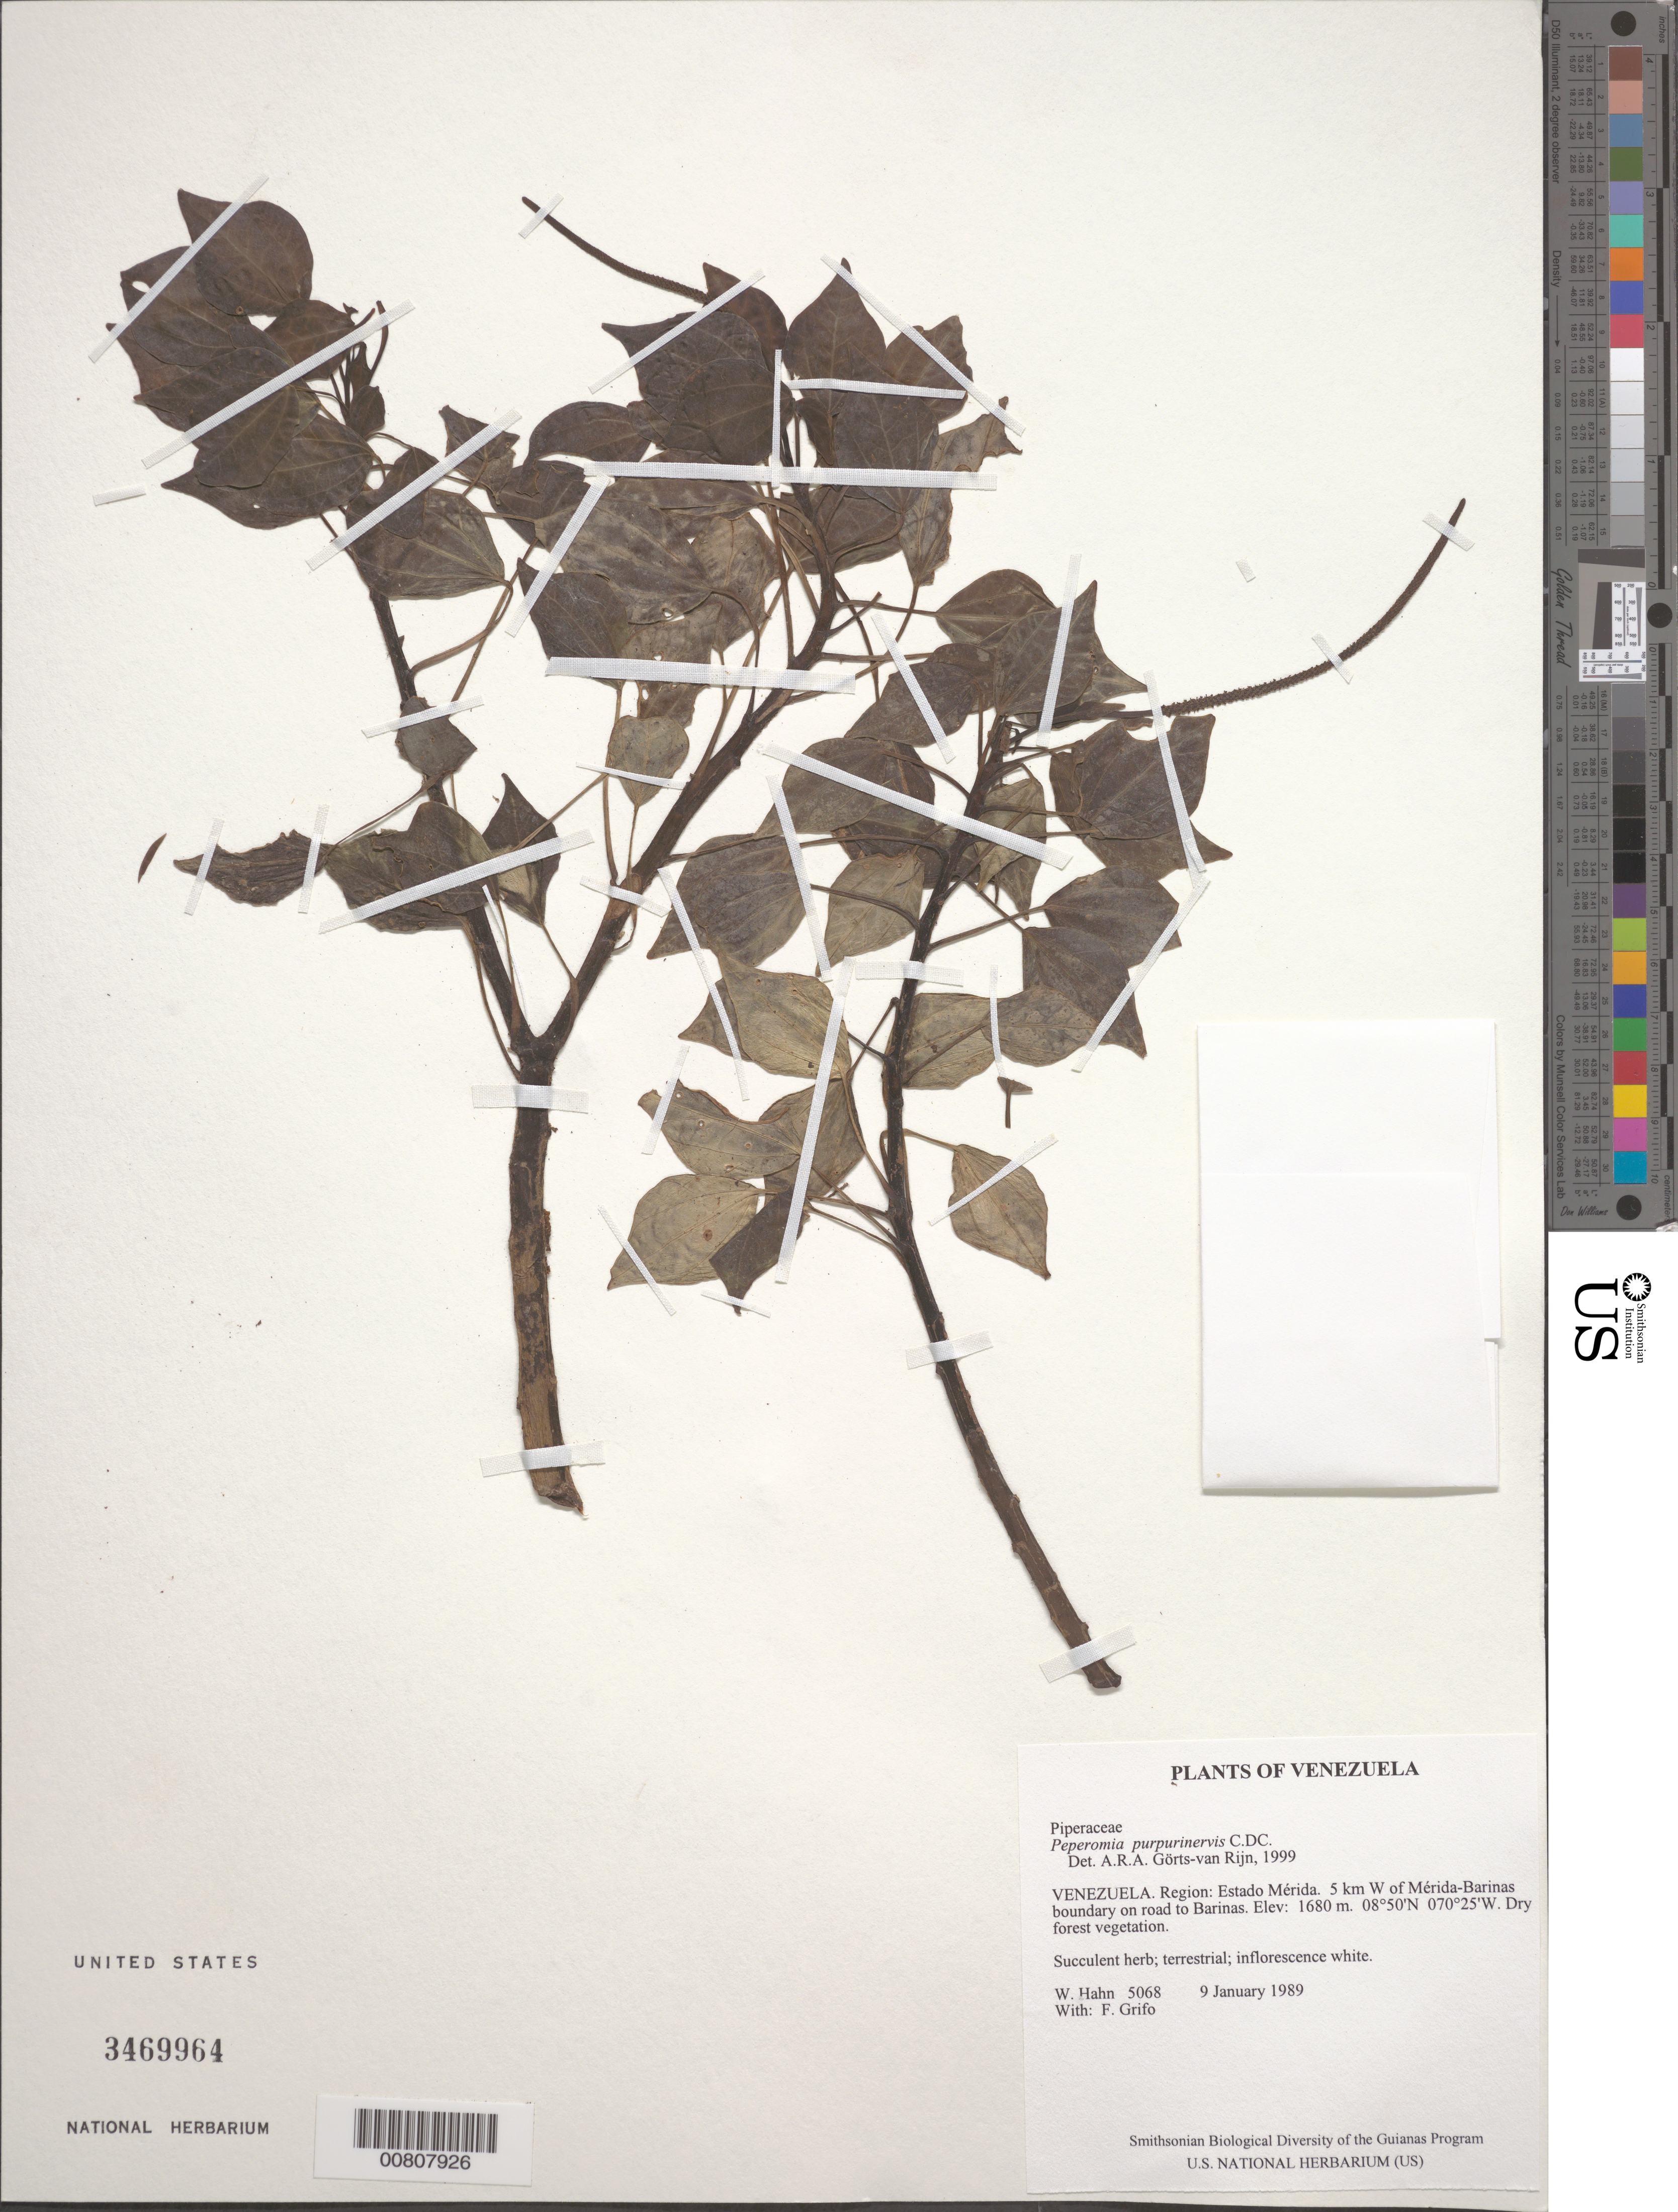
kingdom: Plantae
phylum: Tracheophyta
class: Magnoliopsida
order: Piperales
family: Piperaceae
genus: Peperomia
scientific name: Peperomia purpurinervis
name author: C. DC.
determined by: Görts-van Rijn, A. R. A.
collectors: W. Hahn & F. Grifo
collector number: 5068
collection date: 1989-01-09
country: Venezuela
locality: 5 km W of Mérida-Barinas boundary on road to Barinas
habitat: Dry forest vegetation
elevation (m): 1680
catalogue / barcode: US 3469964